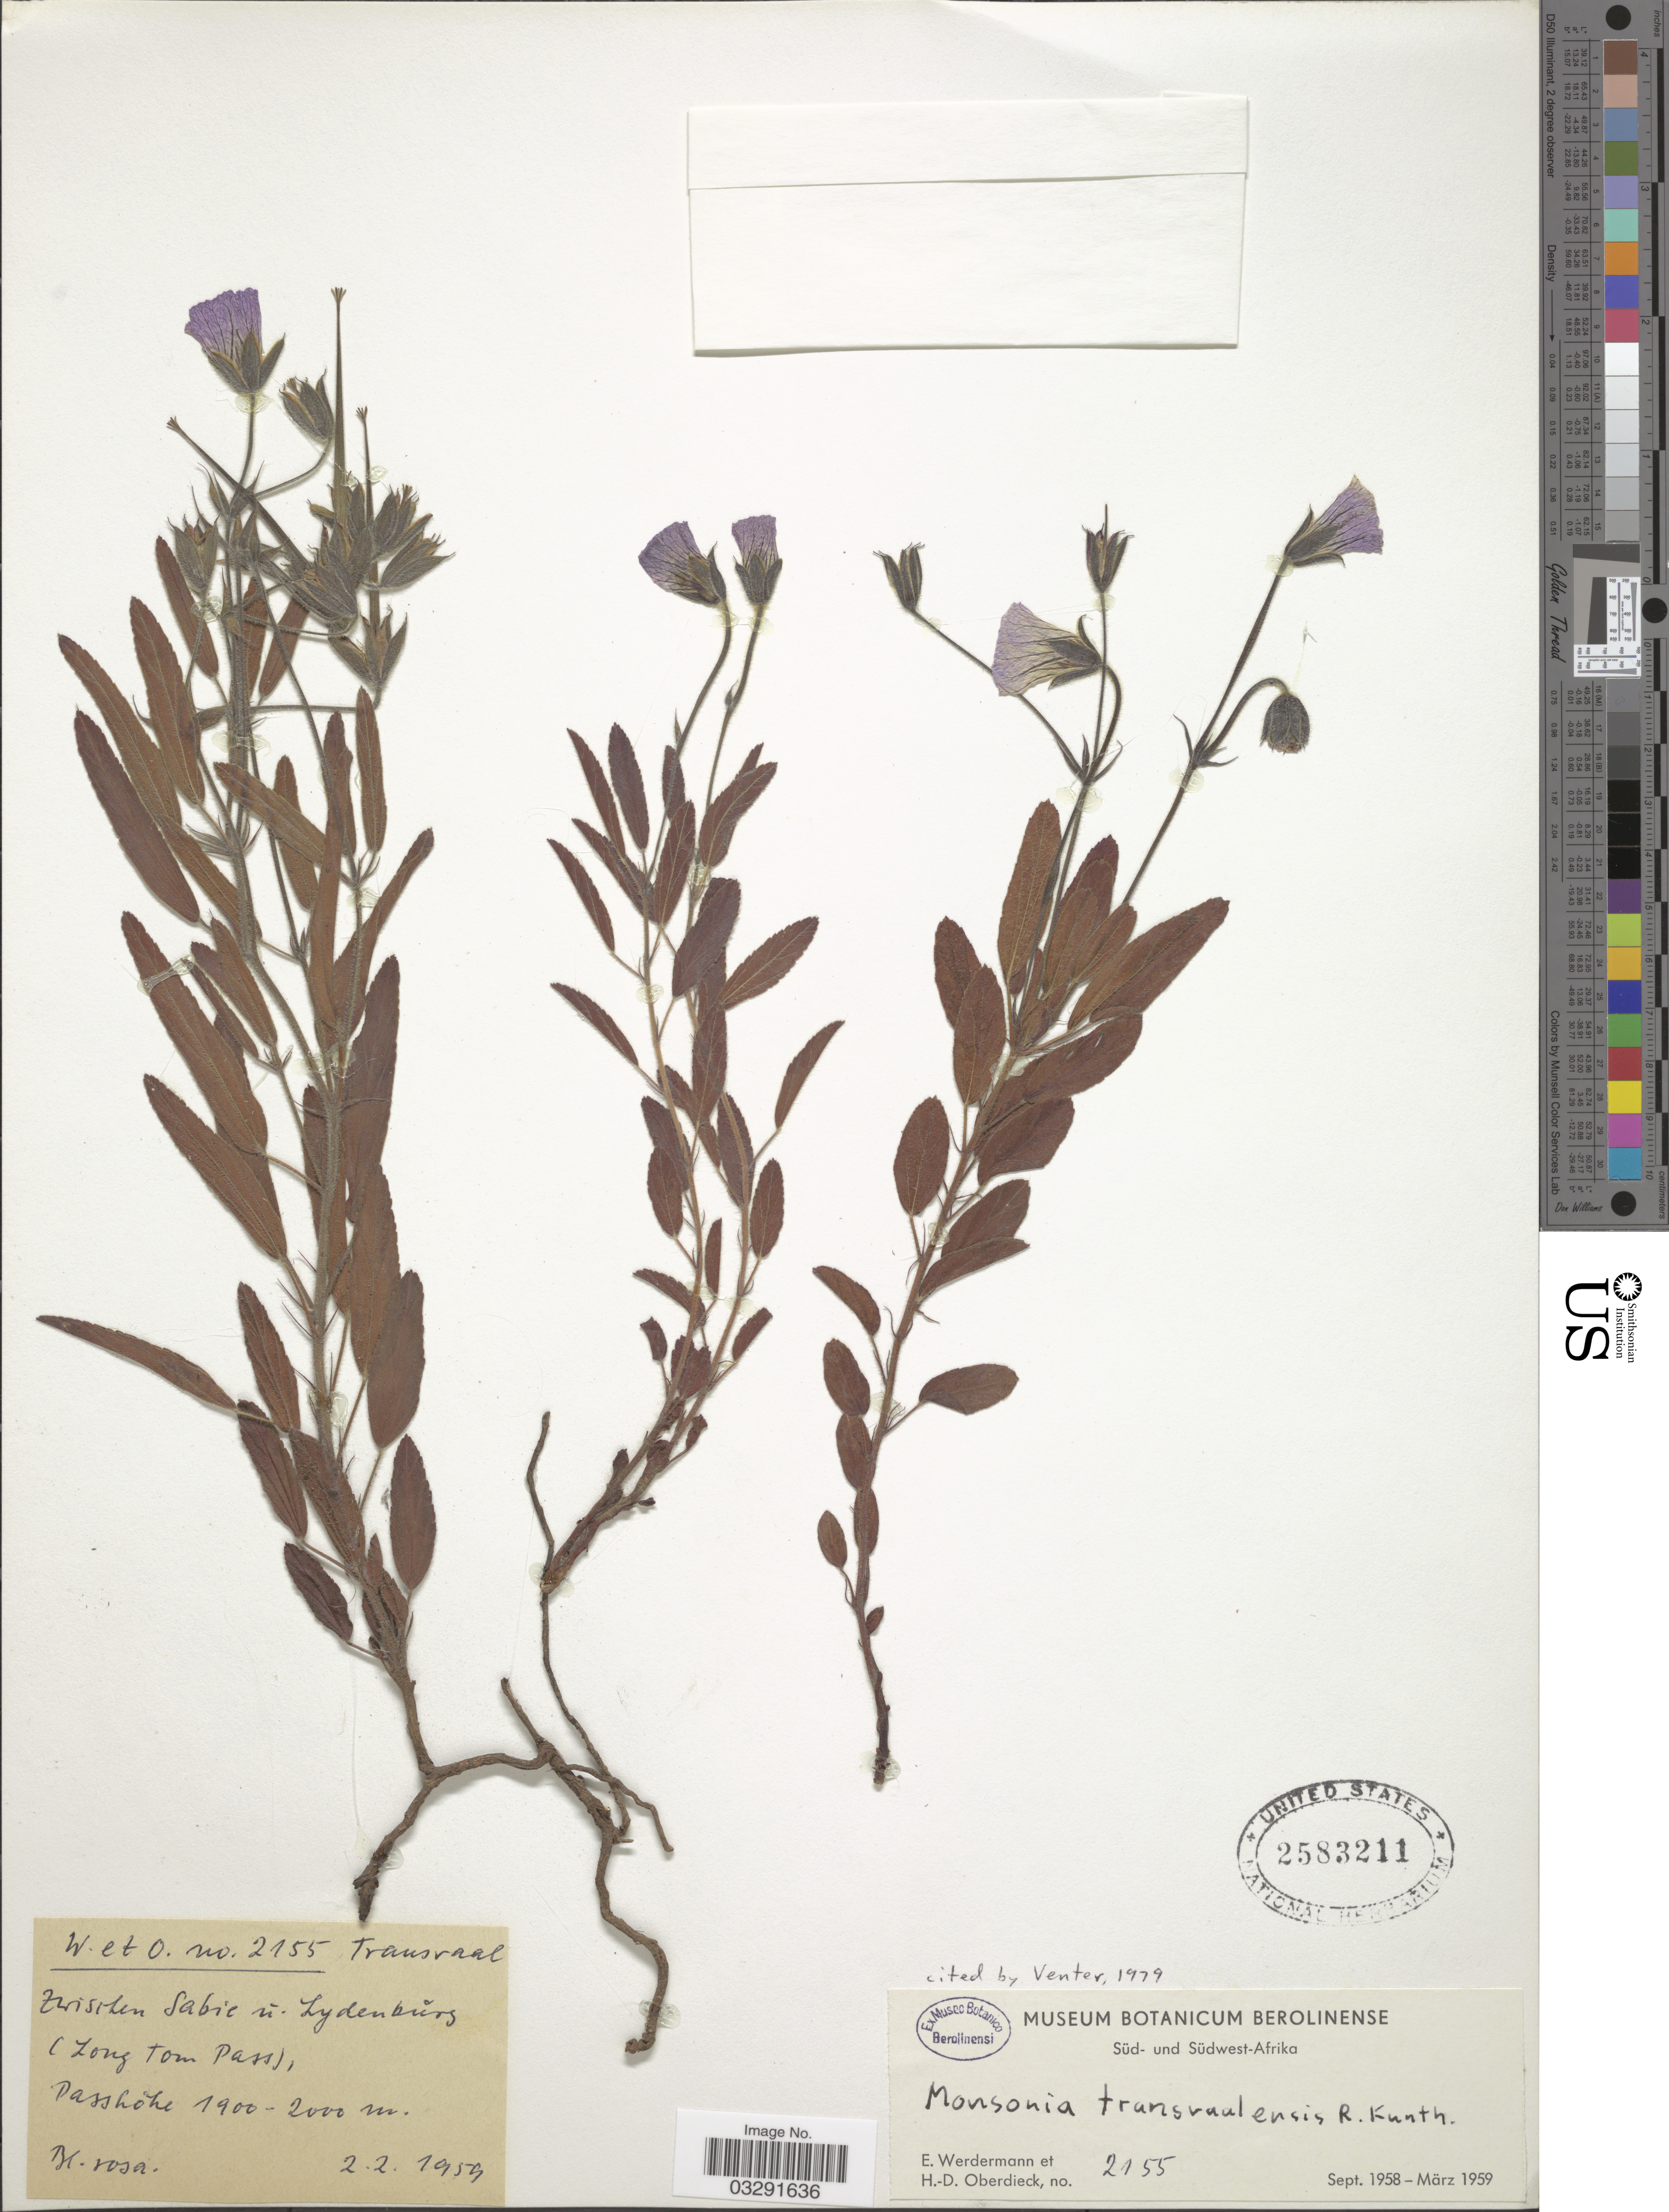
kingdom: Plantae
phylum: Tracheophyta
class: Magnoliopsida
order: Geraniales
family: Geraniaceae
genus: Monsonia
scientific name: Monsonia transvaalensis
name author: R. Knuth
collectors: E. Werdermann & H. Oberdieck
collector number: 2155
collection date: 1959-02-02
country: South Africa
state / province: Mpumalanga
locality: Transvaal. Zwischen Sabie u. Lydenburg. (Long Tom Pass), Passhohe.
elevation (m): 1900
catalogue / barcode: US 2583211